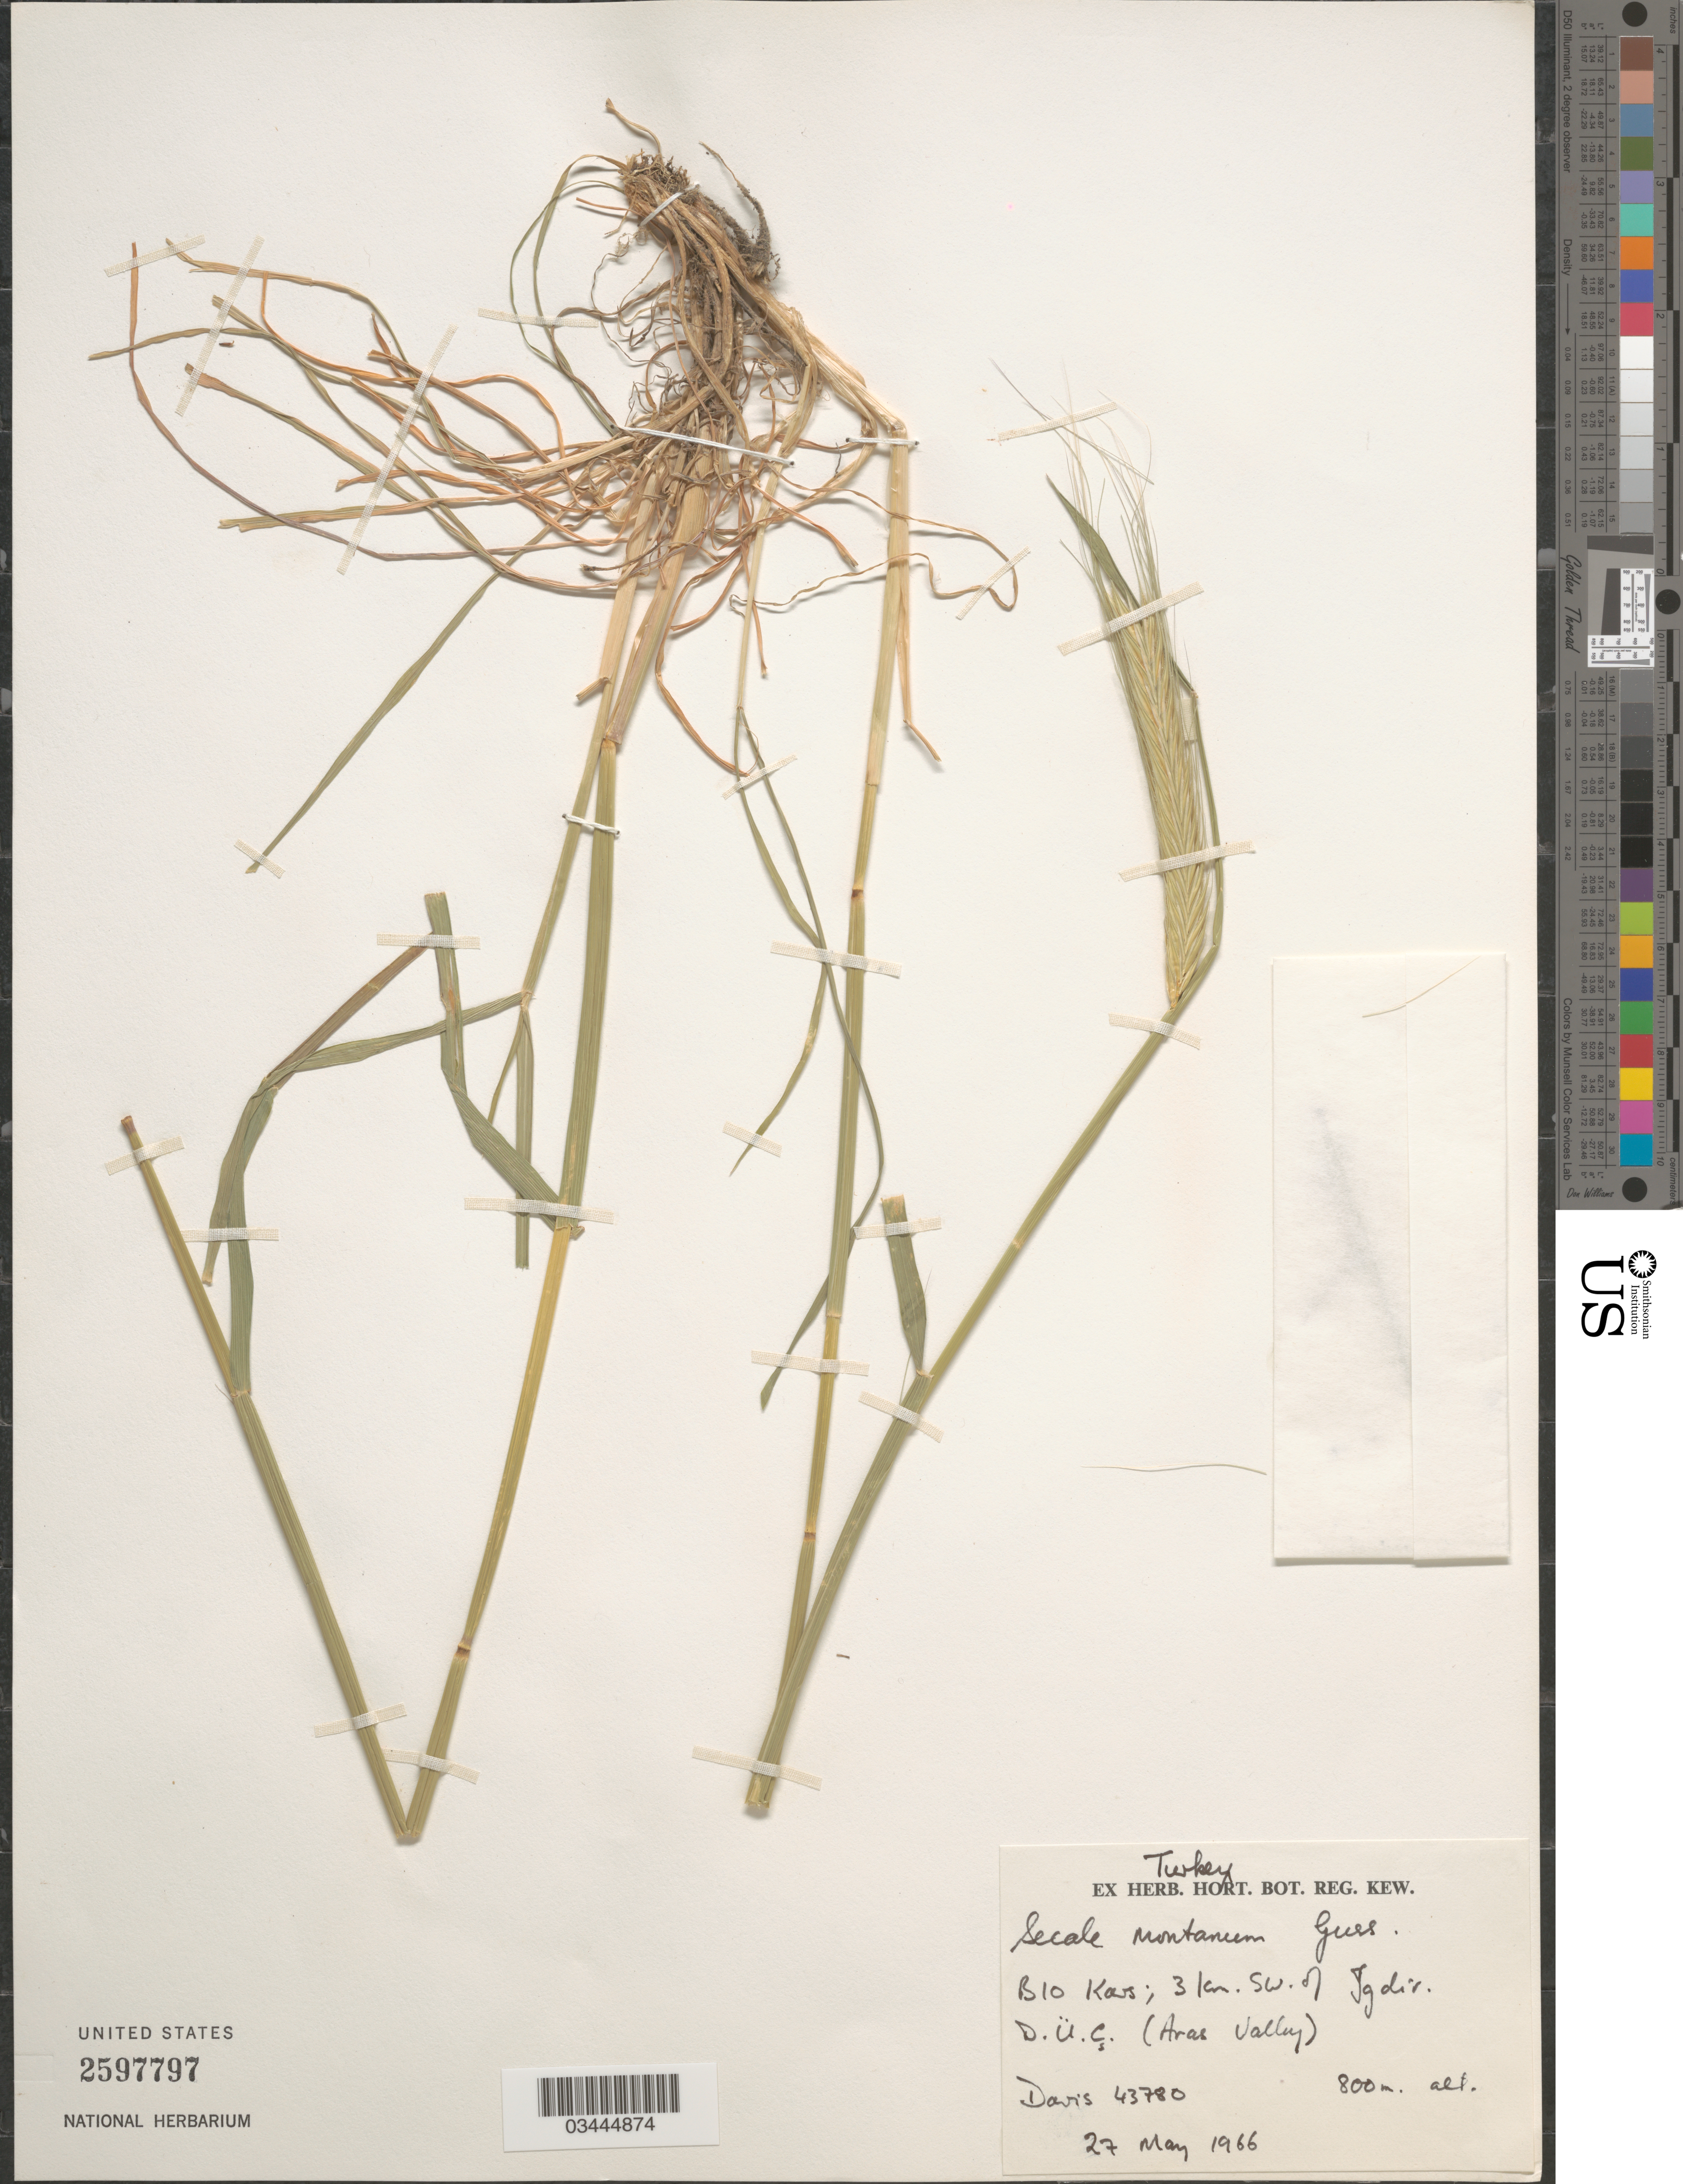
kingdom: Plantae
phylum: Tracheophyta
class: Liliopsida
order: Poales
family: Poaceae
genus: Secale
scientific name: Secale montanum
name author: Gussone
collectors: -. Davis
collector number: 43780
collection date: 1966-05-27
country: Turkey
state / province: Kars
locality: B10 Kars; 3 km. Sw. of Igdir. D.Ű.Ç. (Aras Valley).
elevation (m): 800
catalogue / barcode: US 2597797